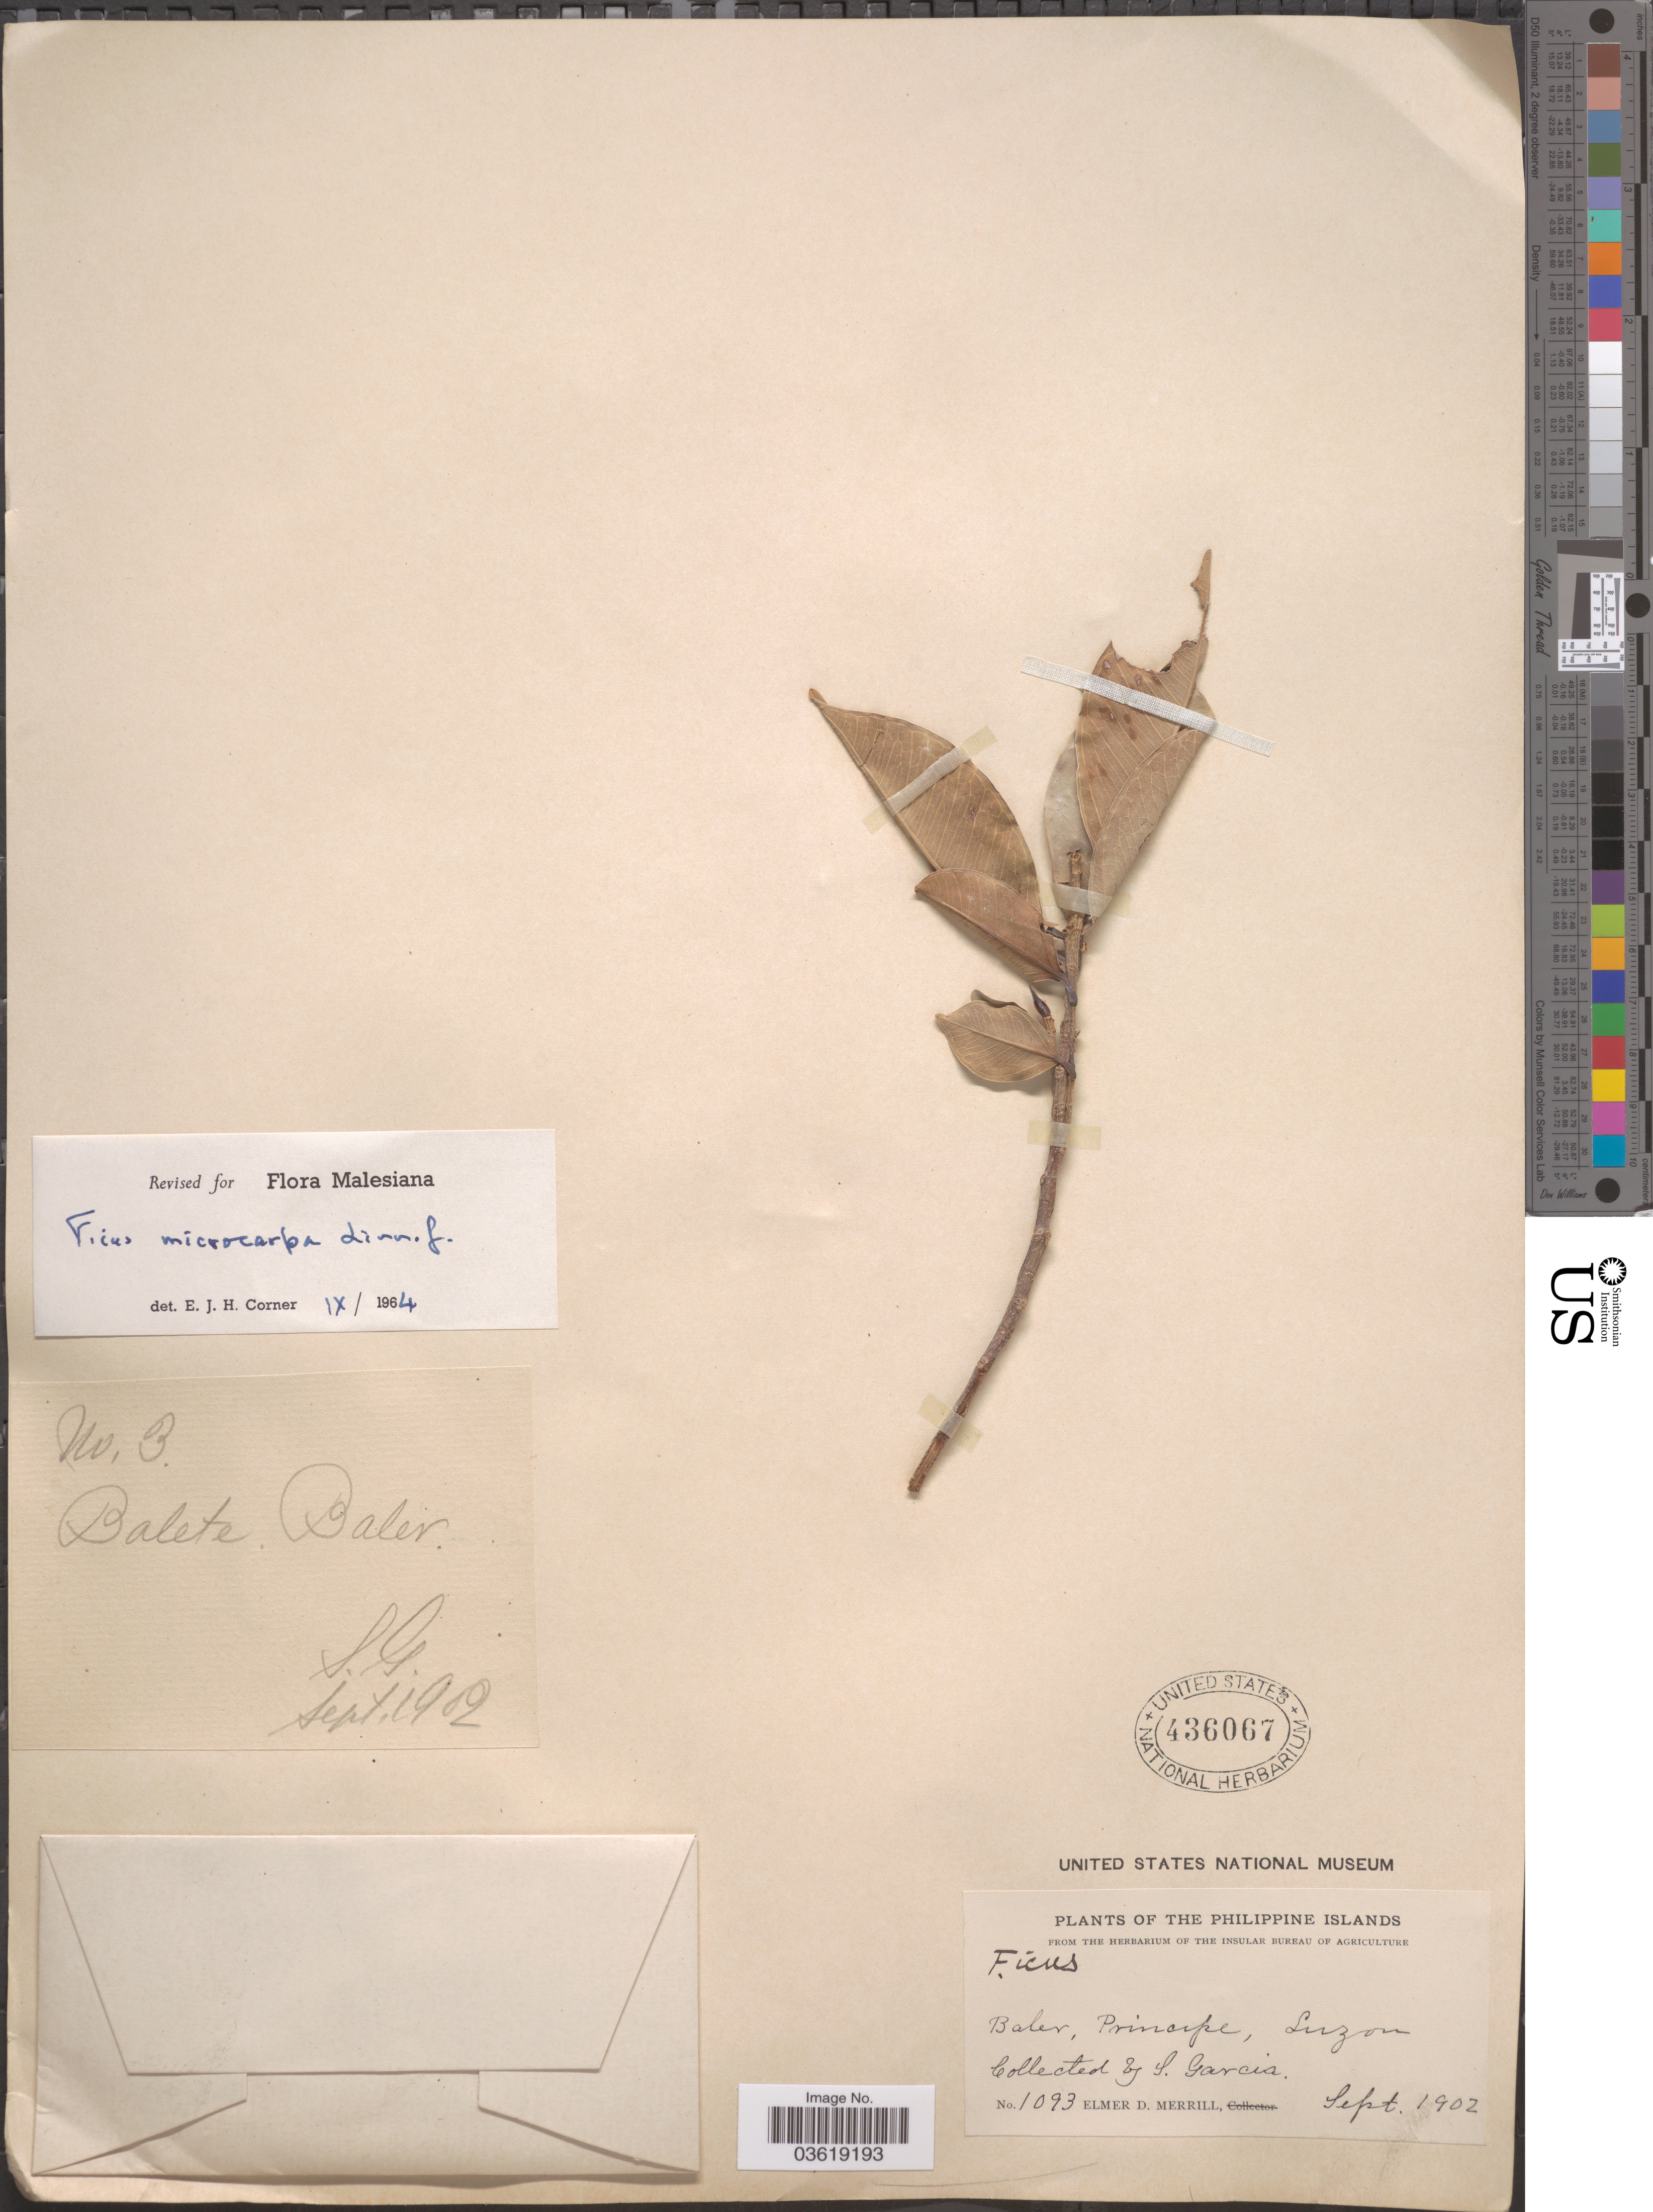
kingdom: Plantae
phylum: Tracheophyta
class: Magnoliopsida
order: Rosales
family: Moraceae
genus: Ficus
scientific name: Ficus microcarpa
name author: L. f.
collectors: S. Garcia & E. D. Merrill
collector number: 3/1093?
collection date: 1902-09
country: Philippines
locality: Balete, Baler, Principe, Luzon.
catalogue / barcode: US 436067